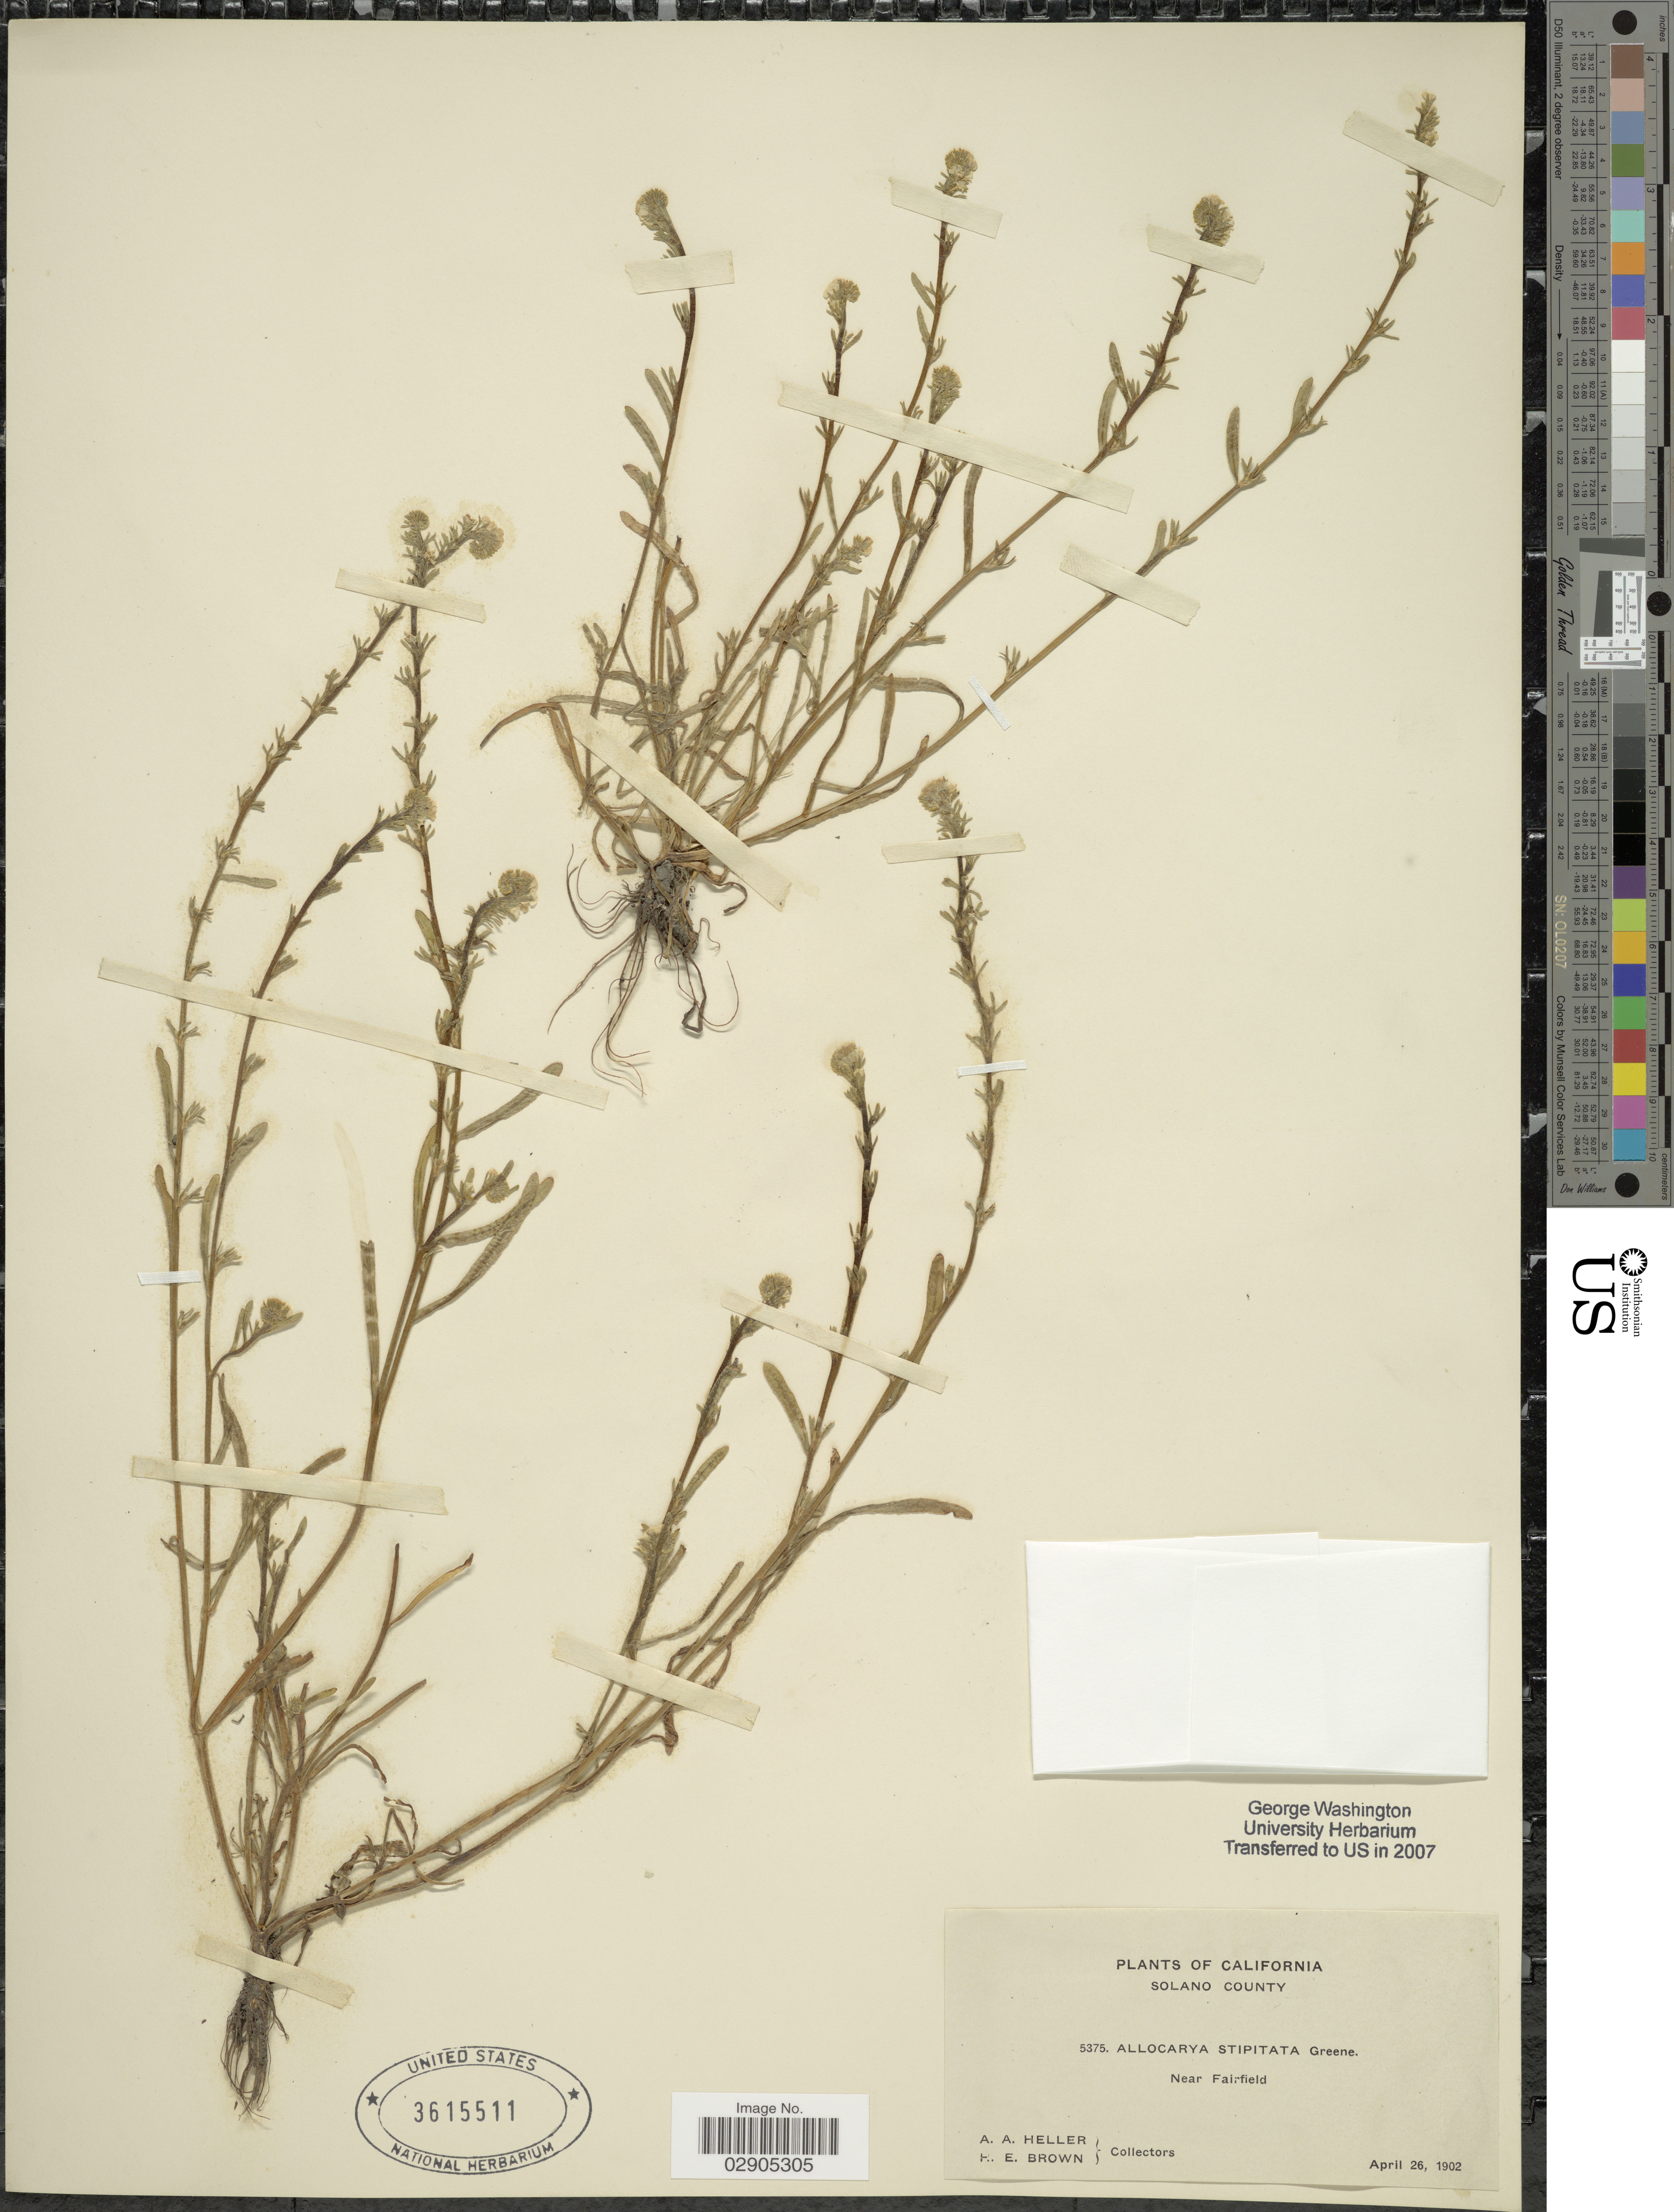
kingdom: Plantae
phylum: Tracheophyta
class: Magnoliopsida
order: Boraginales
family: Boraginaceae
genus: Allocarya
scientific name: Allocarya stipitata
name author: Greene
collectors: A. A. Heller & H. E. Brown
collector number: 5375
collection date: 1902-04-26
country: United States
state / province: California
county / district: Solano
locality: Solano County. Near Fairfield.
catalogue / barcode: US 3615511